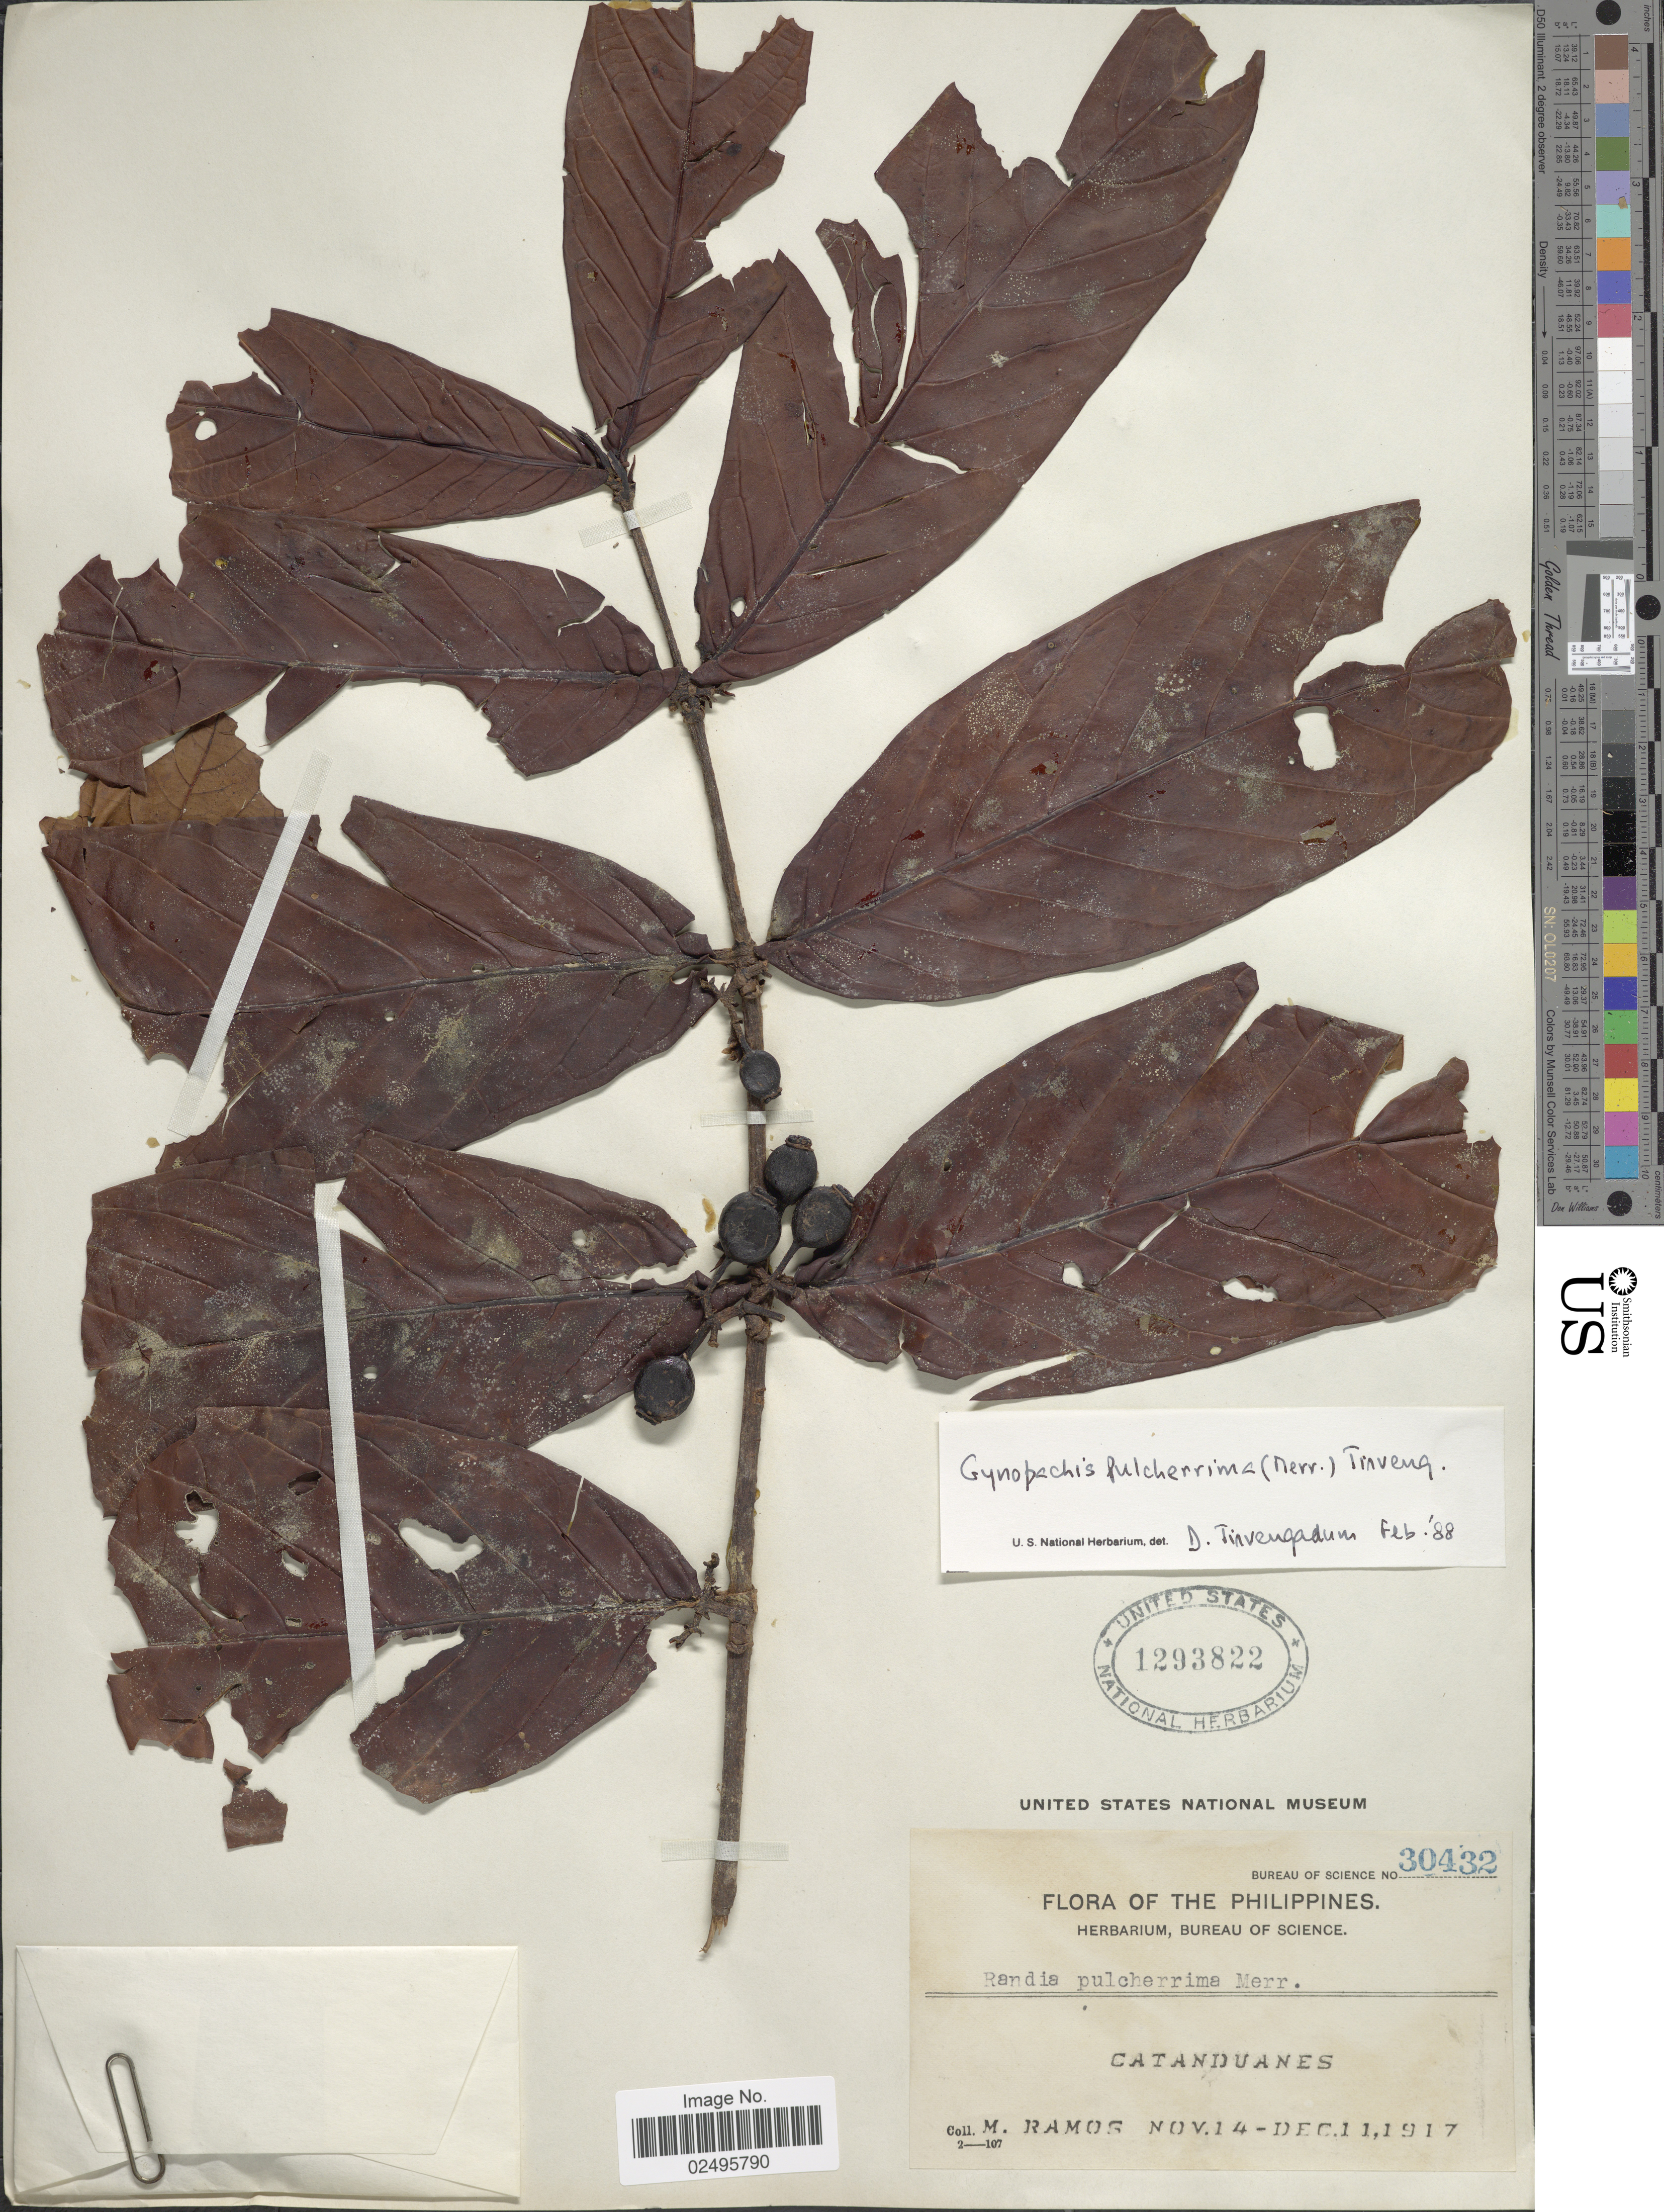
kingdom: Plantae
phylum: Tracheophyta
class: Magnoliopsida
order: Gentianales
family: Rubiaceae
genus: Aidia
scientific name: Aidia pulcherrima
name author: (Merr.) Ridsdale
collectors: M. Ramos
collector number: Bureau of Science 30432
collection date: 1917-11-14/1917-12-11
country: Philippines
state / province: Bicol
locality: Catanduanes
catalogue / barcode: US 1293822